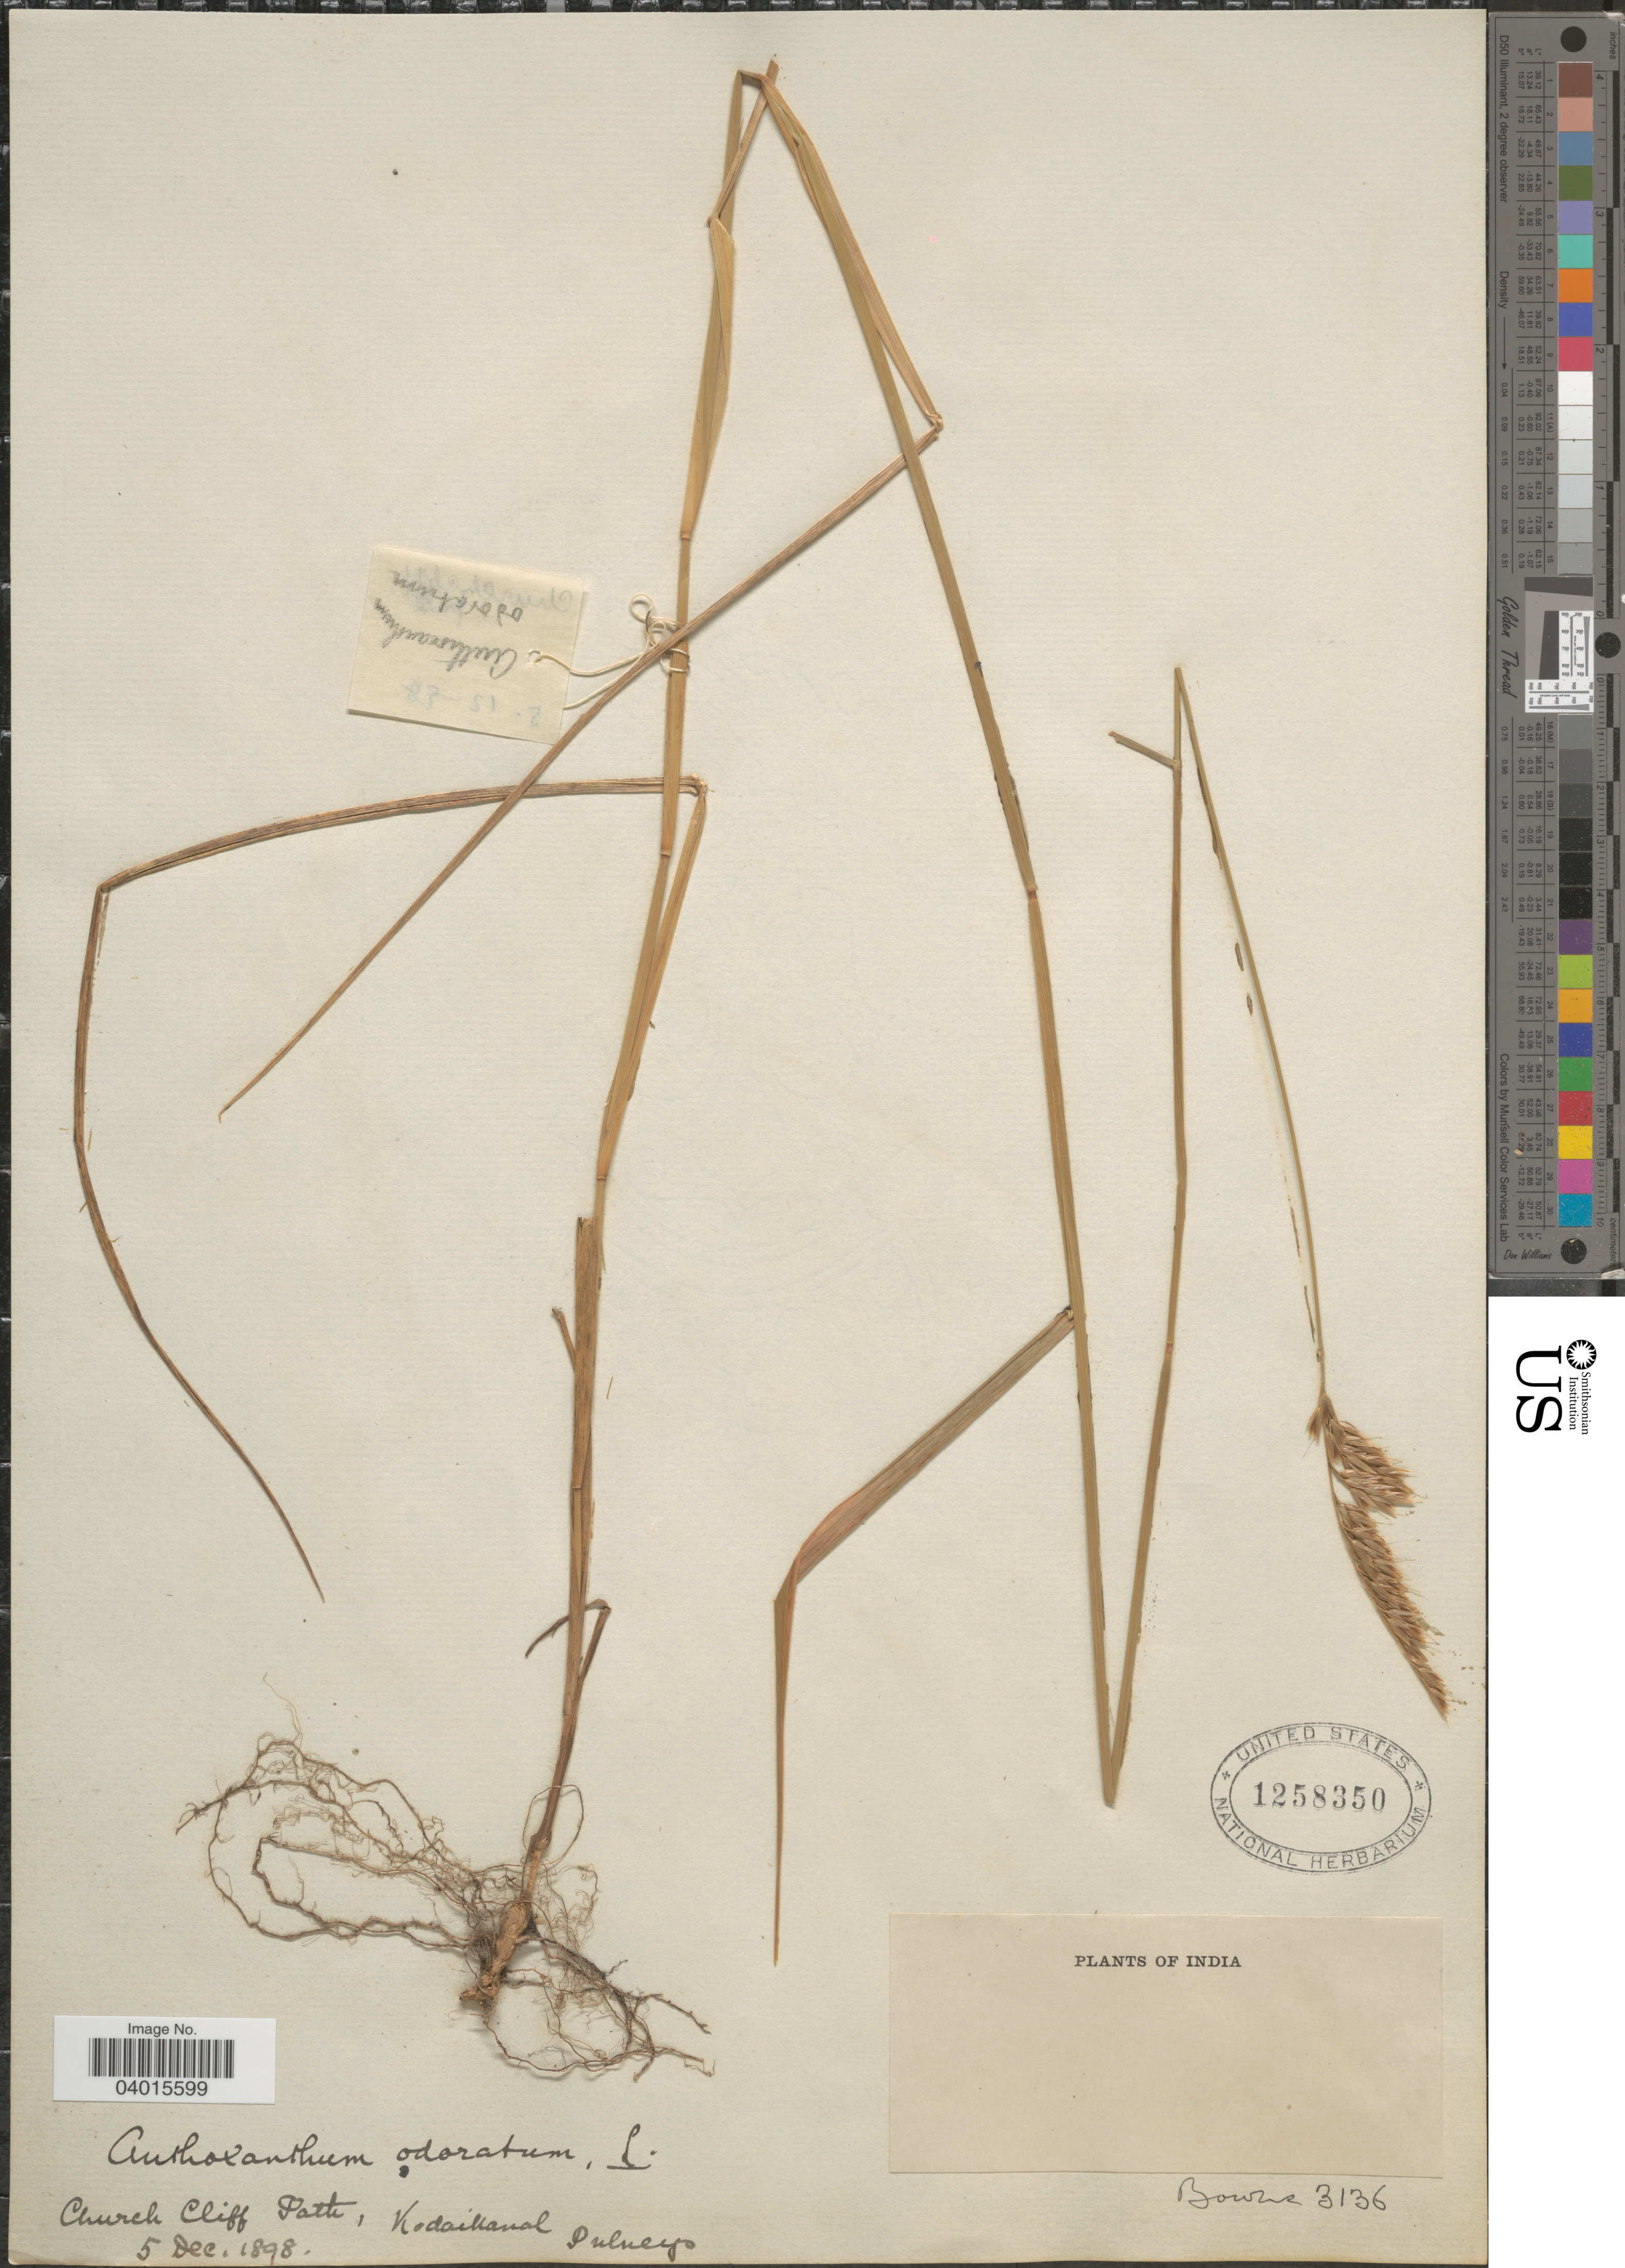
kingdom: Plantae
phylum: Tracheophyta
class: Liliopsida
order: Poales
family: Poaceae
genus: Anthoxanthum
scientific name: Anthoxanthum odoratum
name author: L.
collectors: -- Bourne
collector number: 3136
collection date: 1898-12-05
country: India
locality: Church Cliff Park, Kodaikanal. Pulneys.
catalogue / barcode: US 1258350